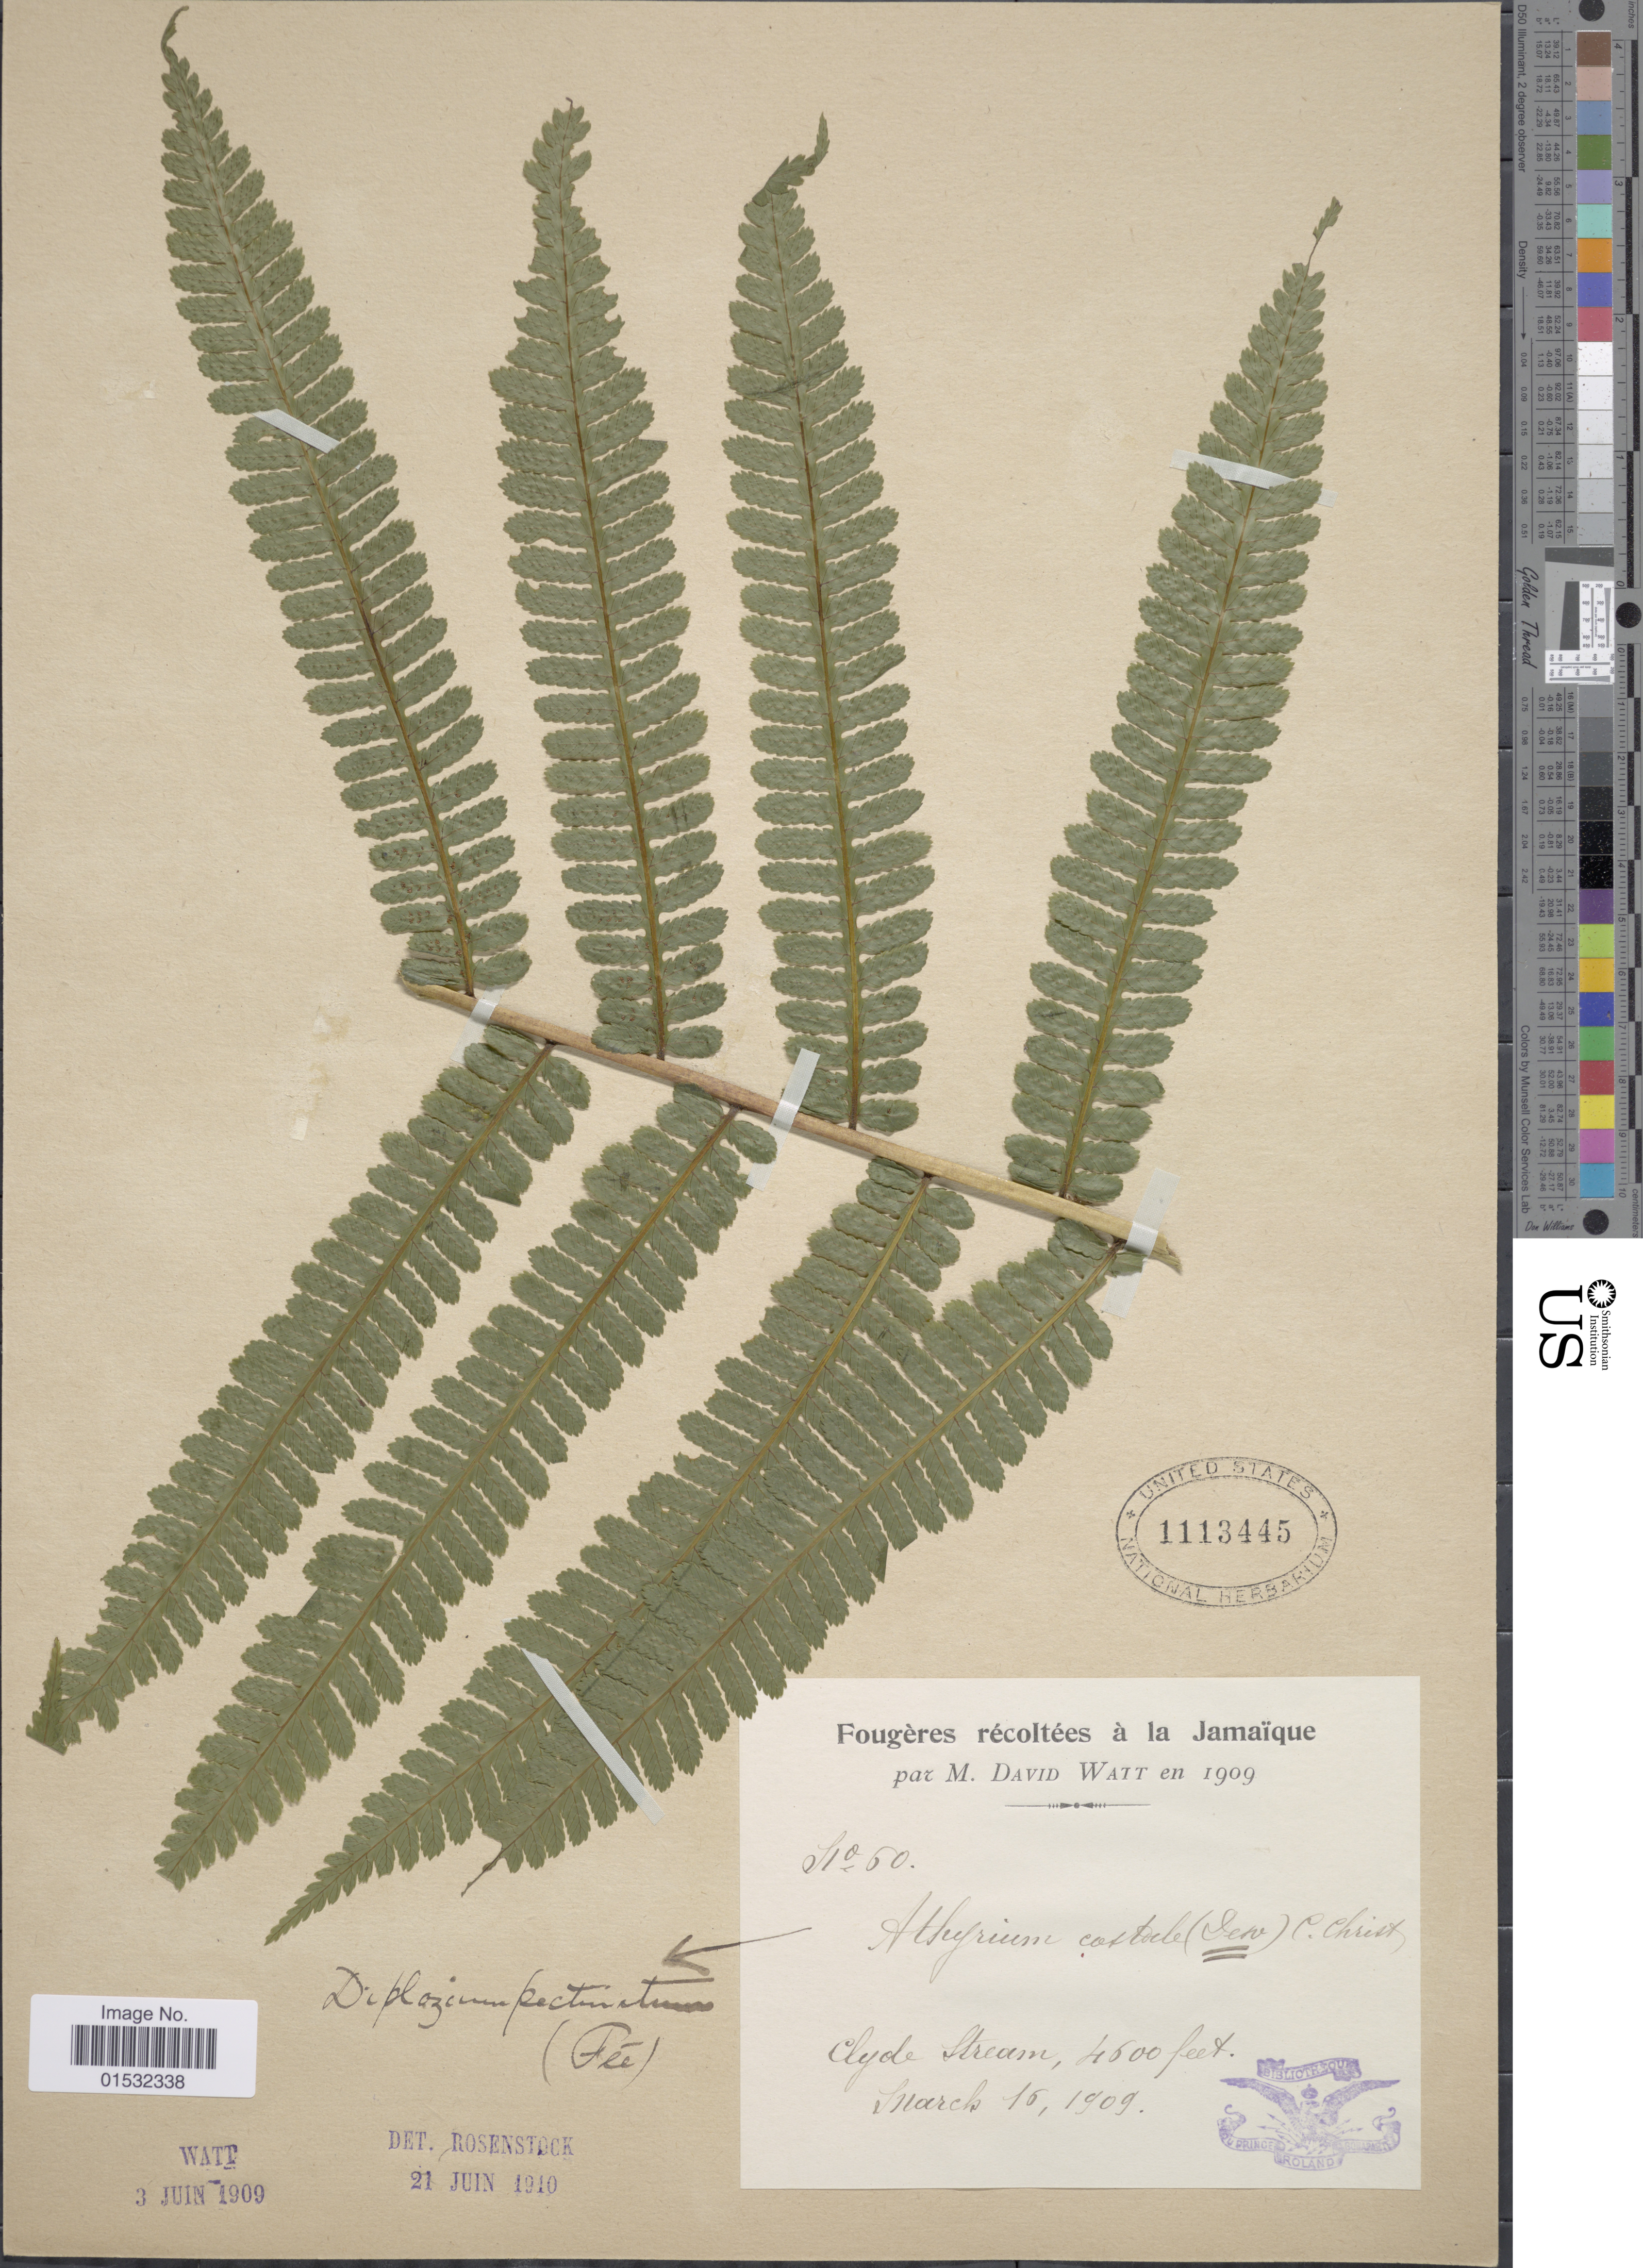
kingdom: Plantae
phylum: Tracheophyta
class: Polypodiopsida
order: Polypodiales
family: Athyriaceae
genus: Diplazium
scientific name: Diplazium pectinatum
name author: (Fée) C. Chr.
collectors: D. A. P. Watt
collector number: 60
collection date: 1909-03-16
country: Jamaica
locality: Clyde Stream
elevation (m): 1402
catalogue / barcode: US 1113445